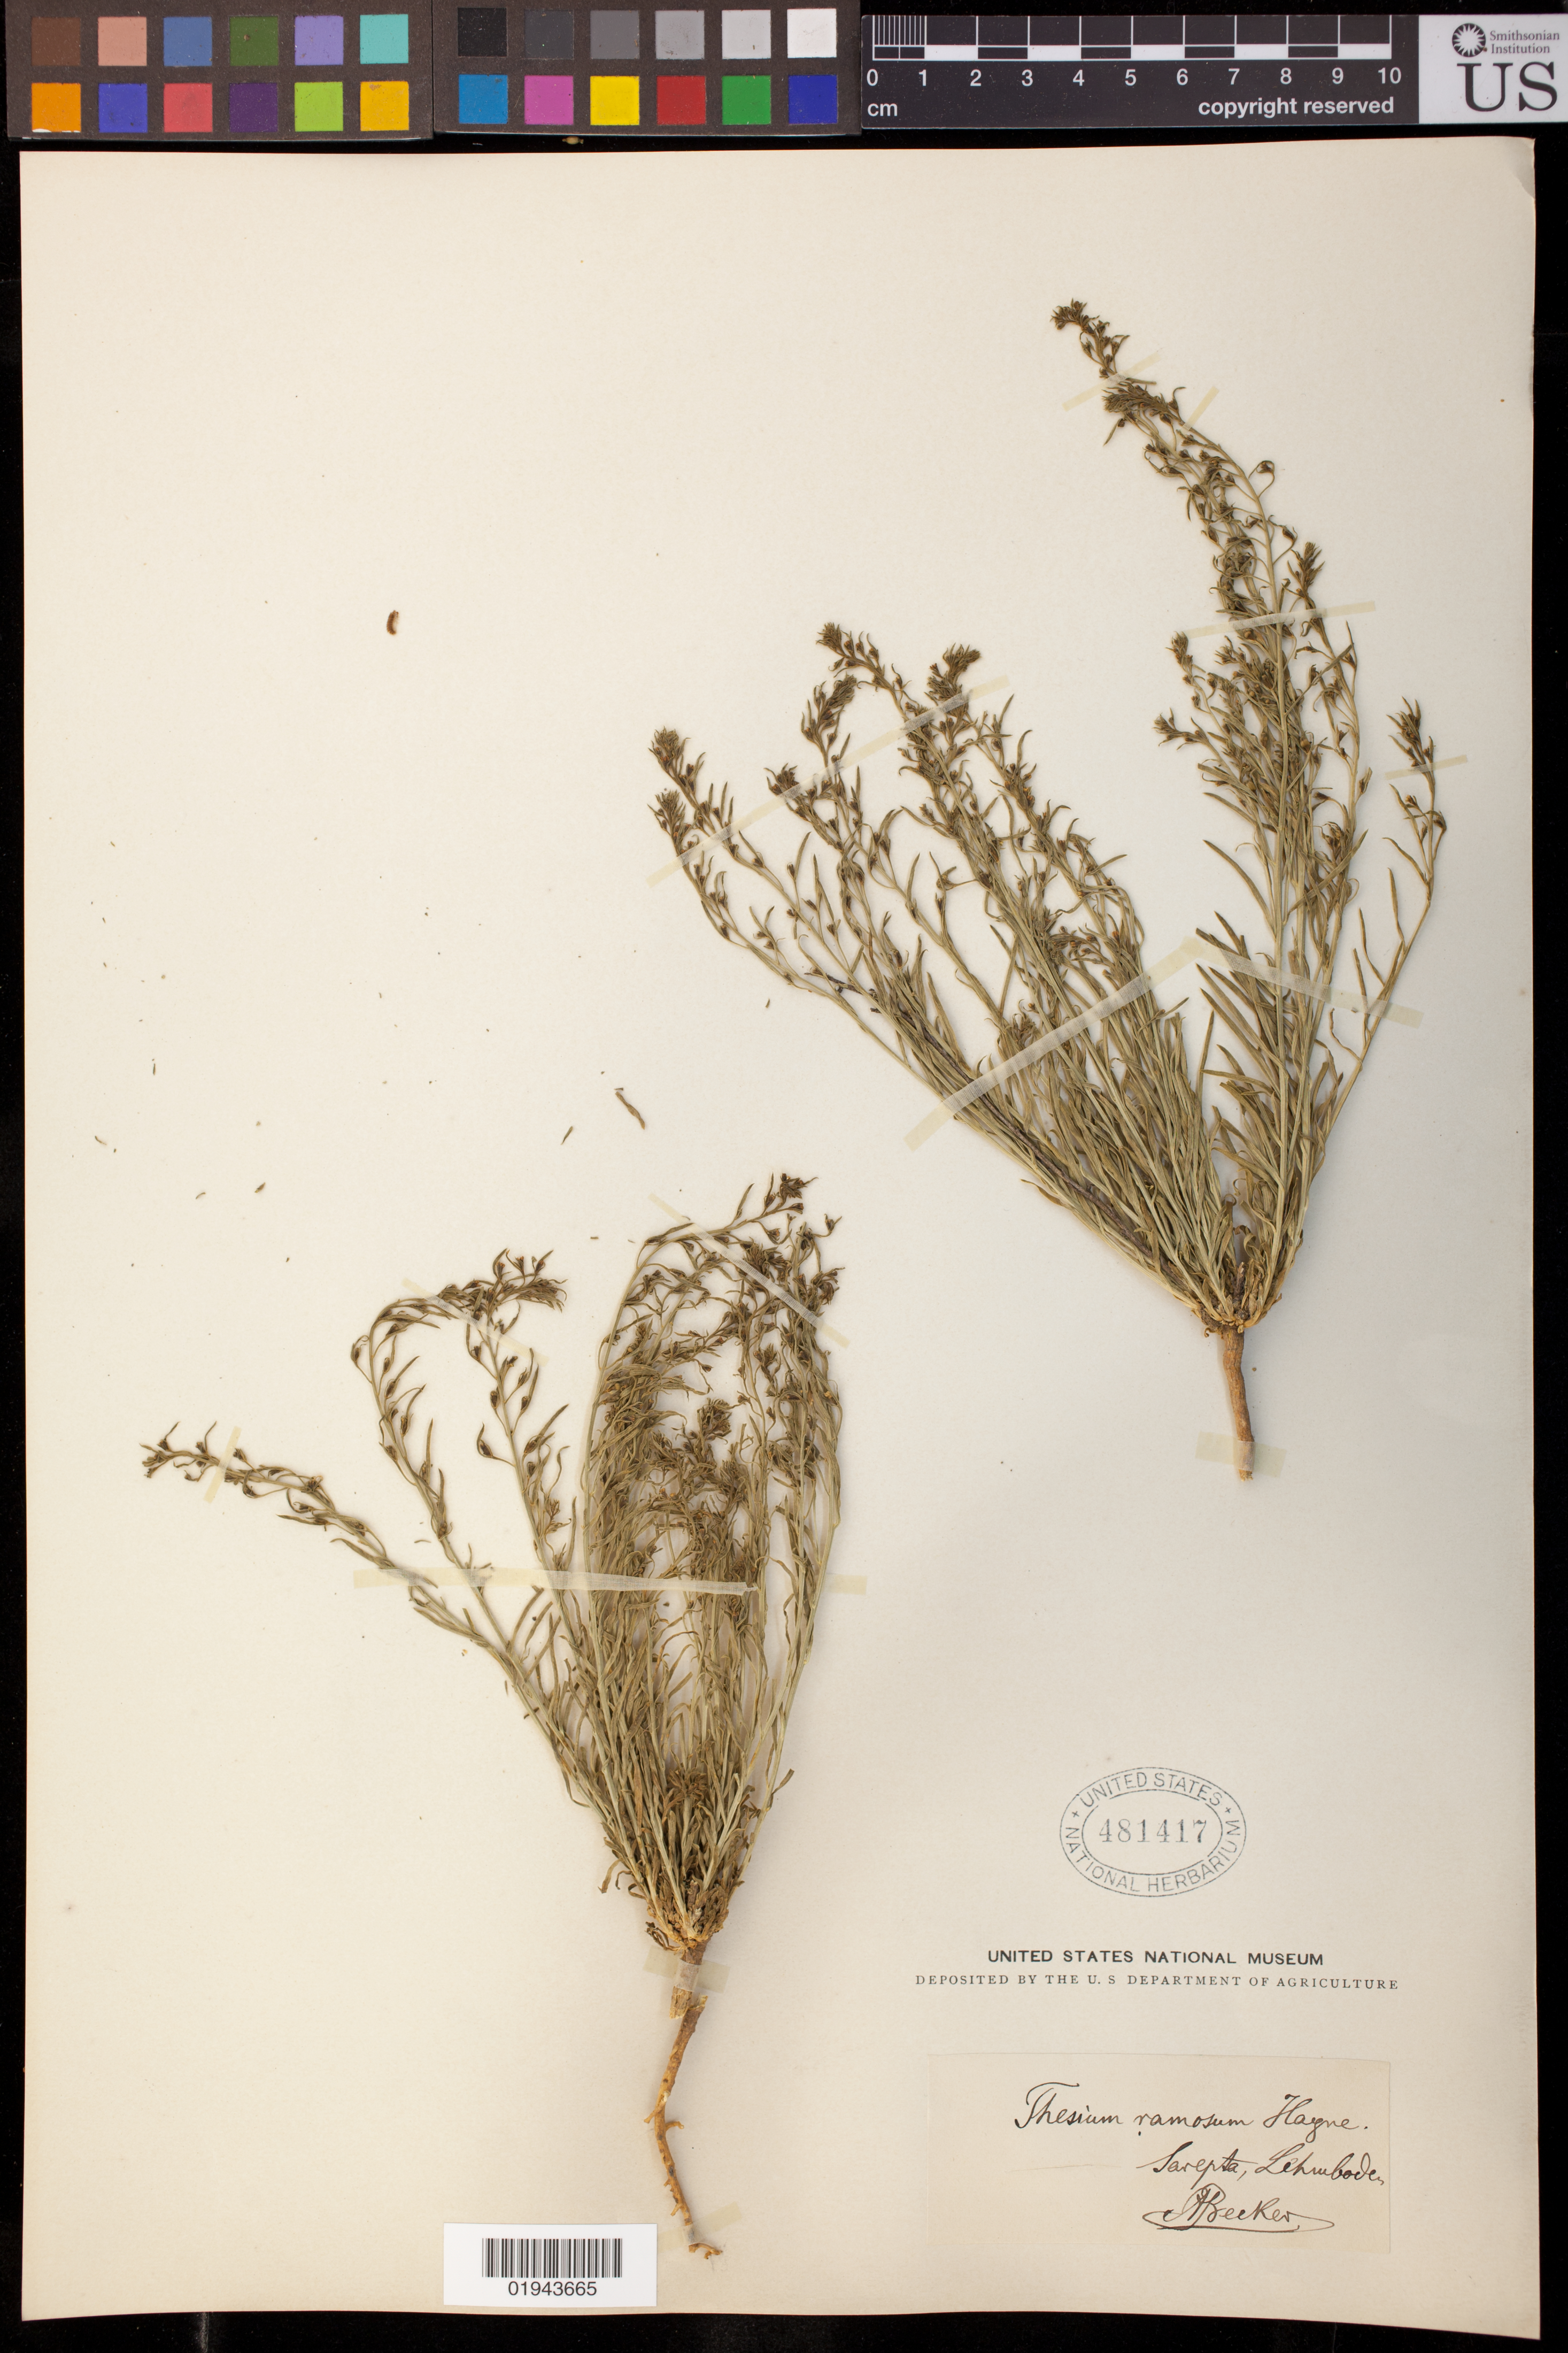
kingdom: Plantae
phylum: Tracheophyta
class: Magnoliopsida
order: Santalales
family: Thesiaceae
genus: Thesium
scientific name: Thesium ramosum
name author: Hayne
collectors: A. Becker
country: Russian Federation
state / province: Volgograd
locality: Sarepta, Lehmboden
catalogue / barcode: US 481417